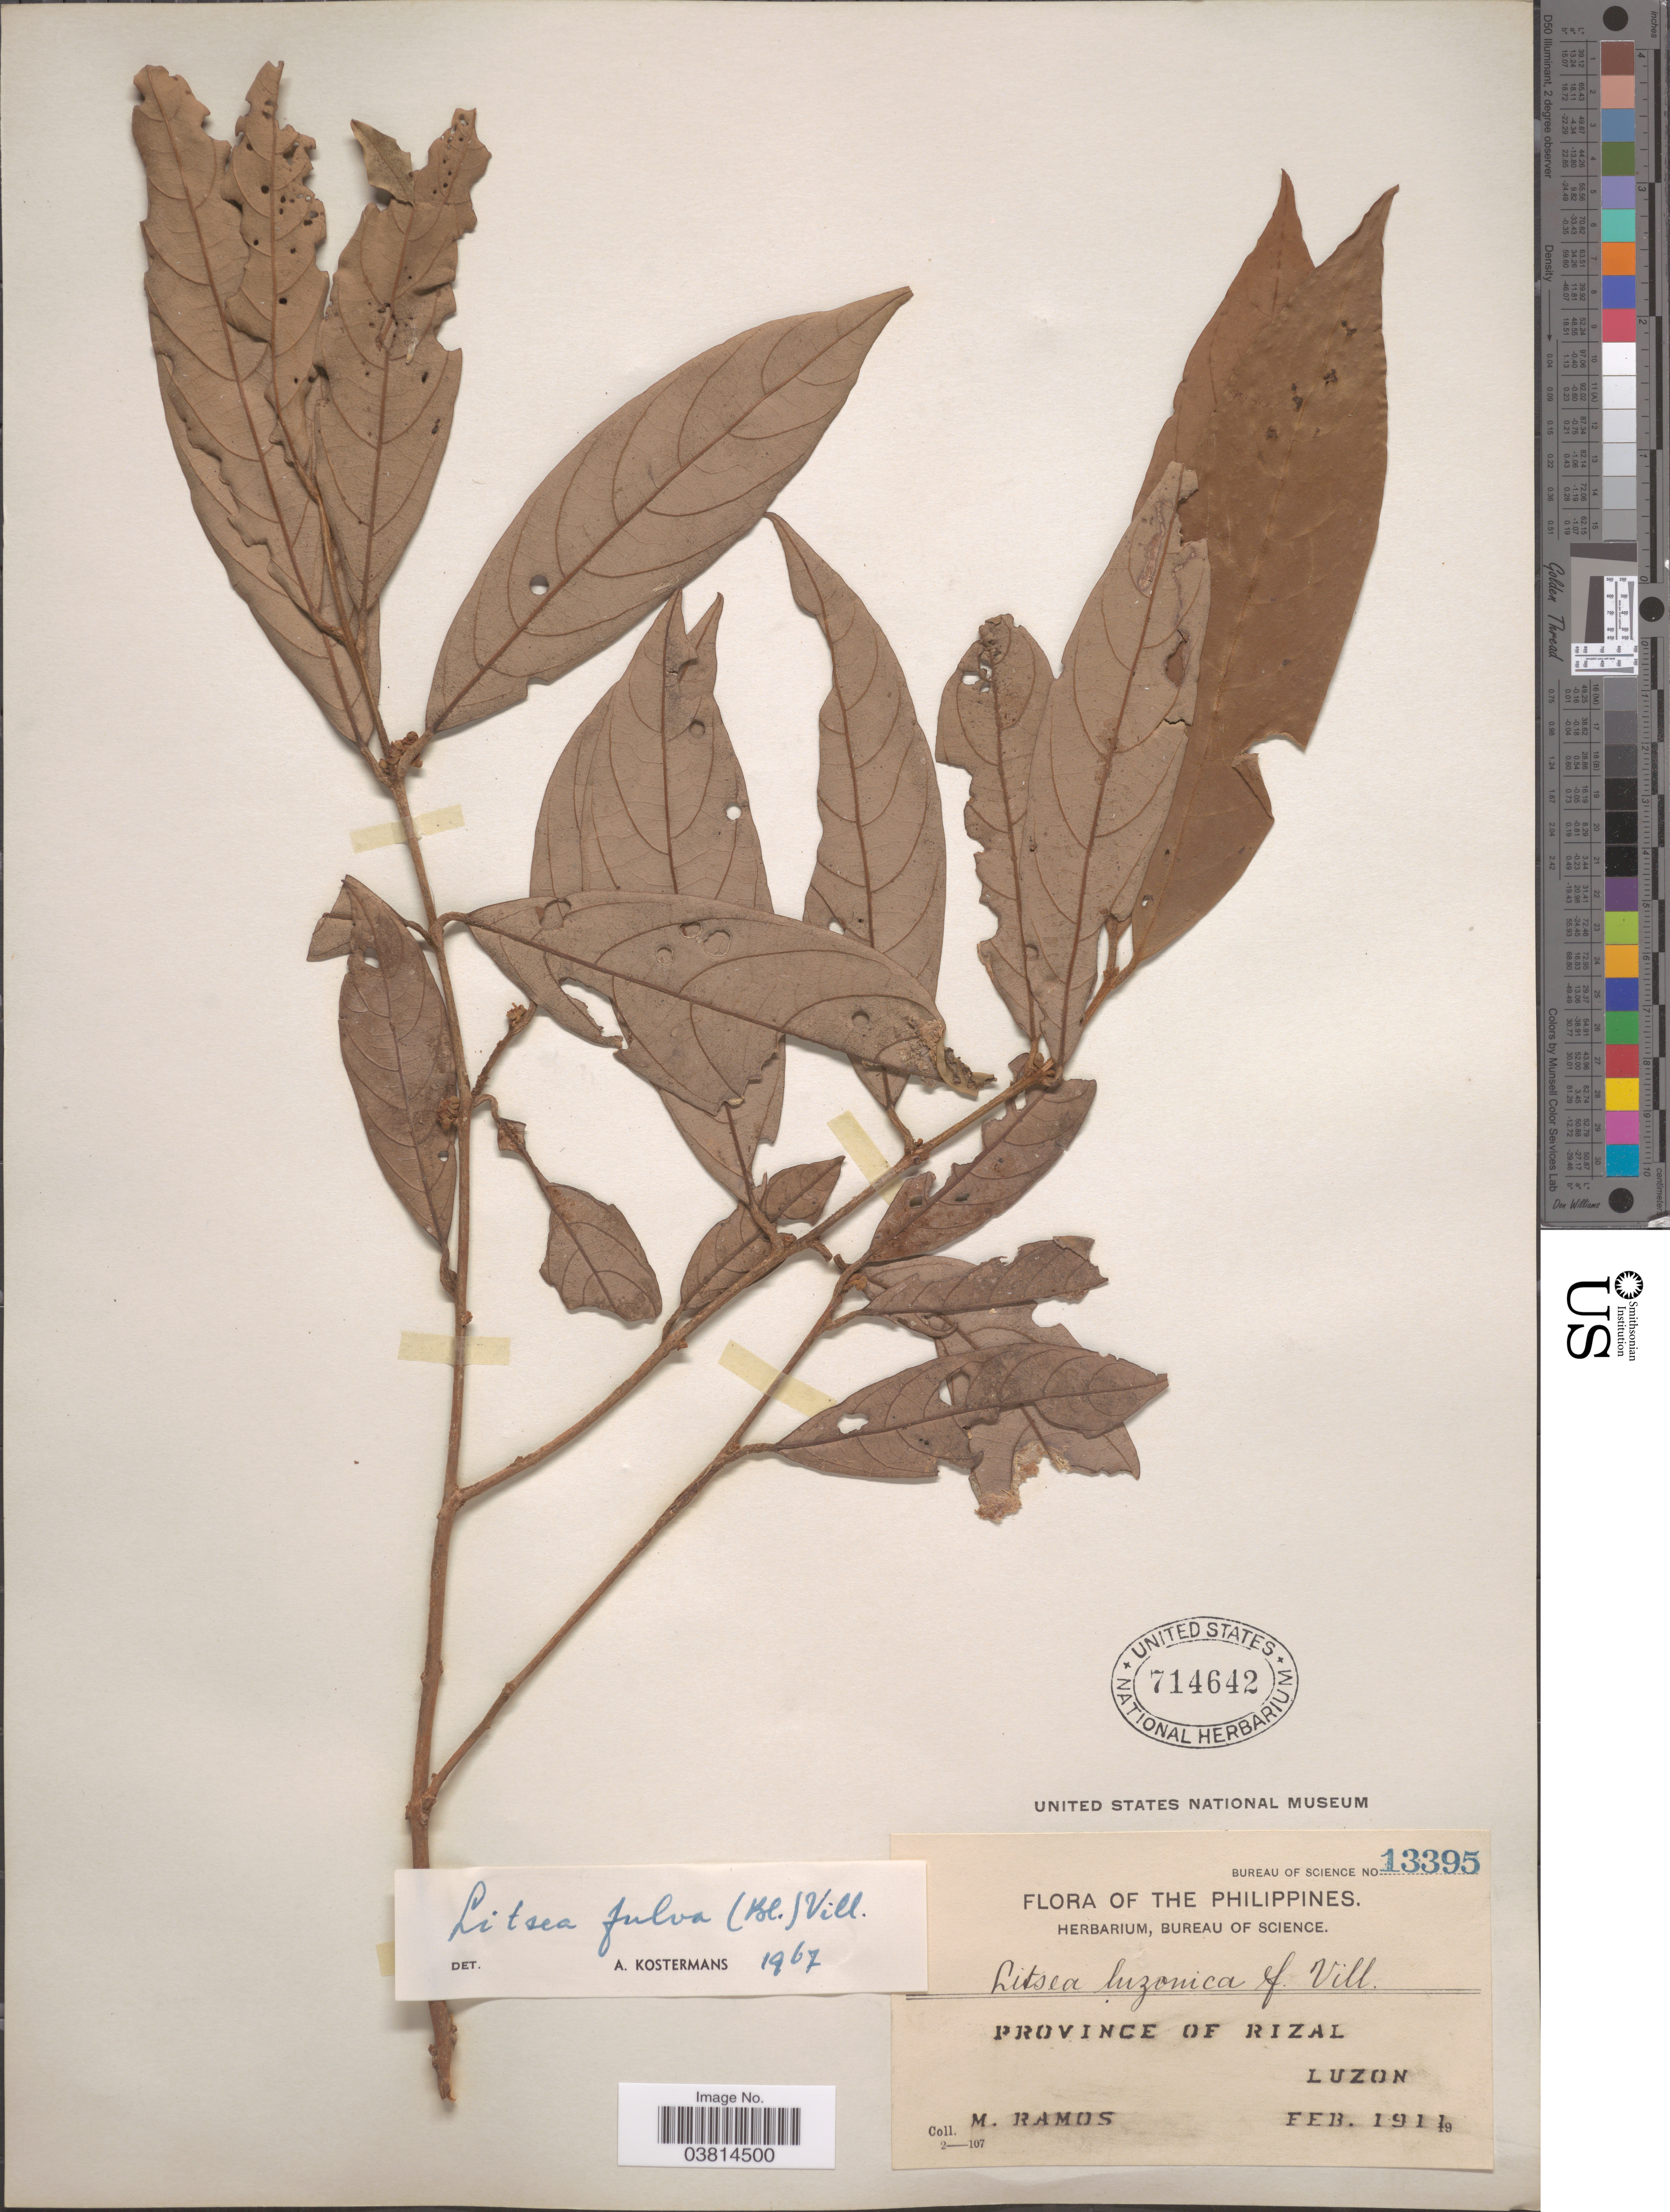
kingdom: Plantae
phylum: Tracheophyta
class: Magnoliopsida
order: Laurales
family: Lauraceae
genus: Litsea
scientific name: Litsea fulva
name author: (Blume) Fern.-Vill.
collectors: M. Ramos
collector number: Bureau of Science 13395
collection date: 1911-02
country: Philippines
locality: Province of Rizal. Luzon.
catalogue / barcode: US 714642